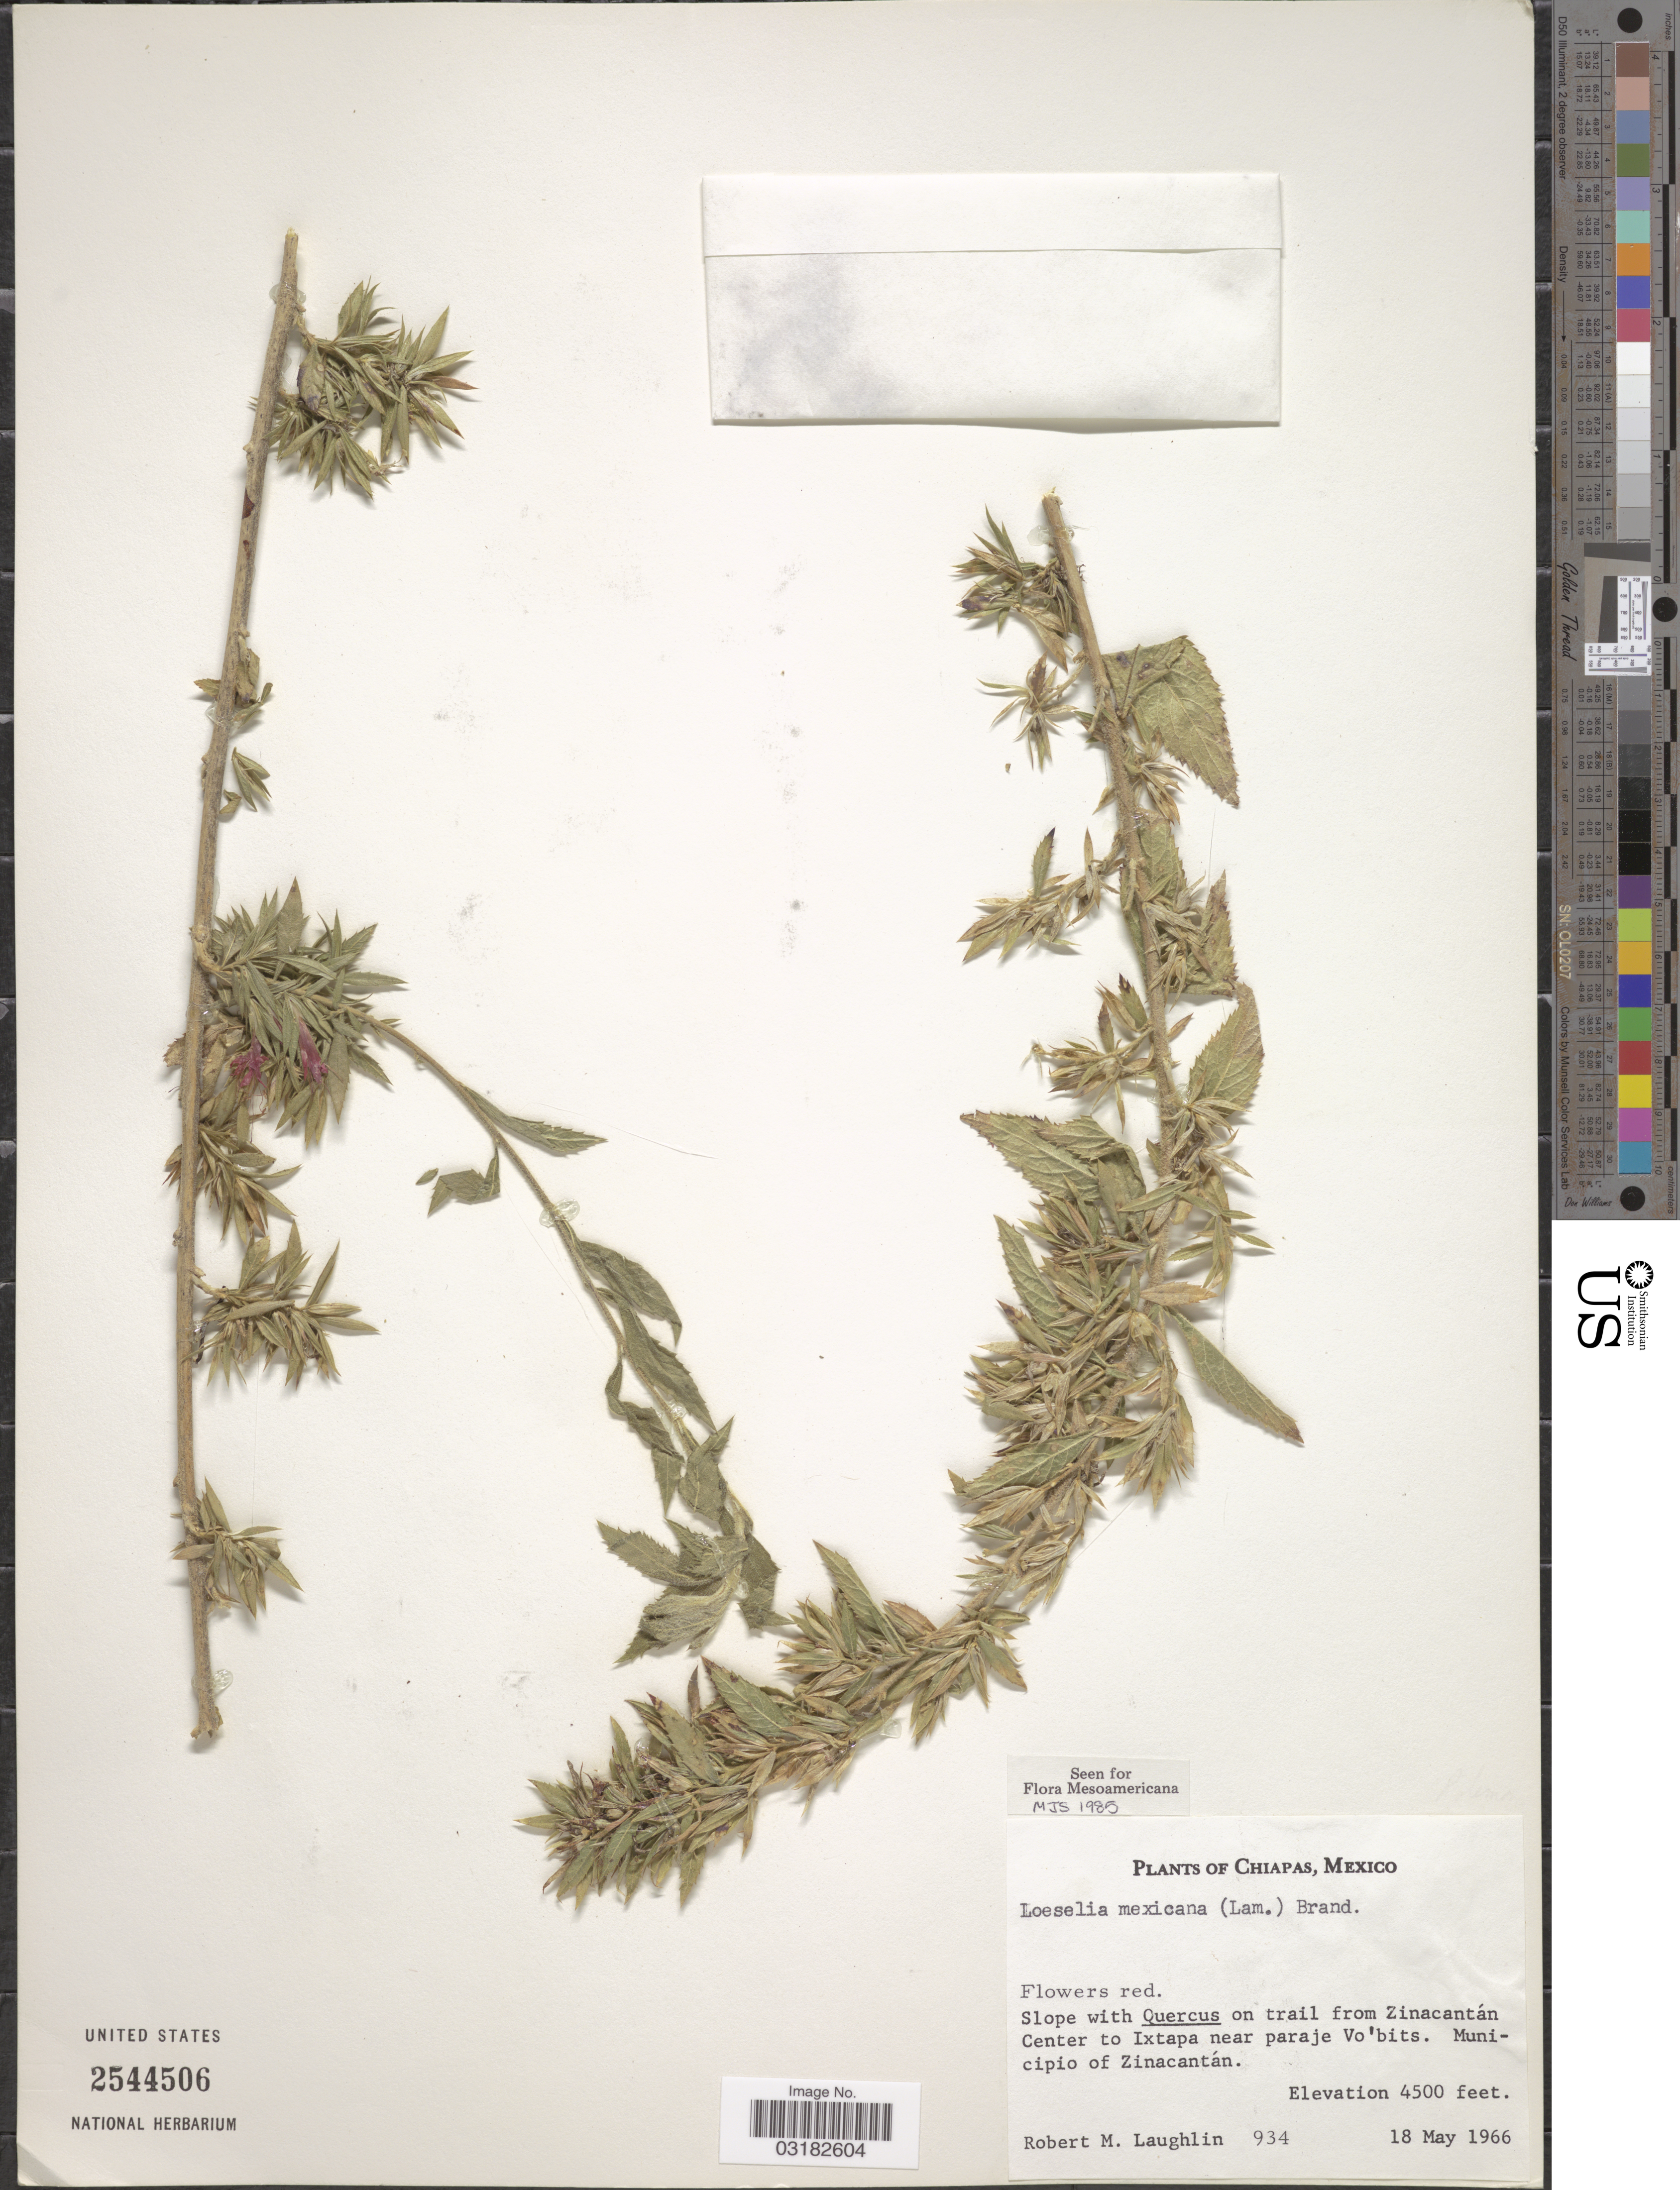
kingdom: Plantae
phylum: Tracheophyta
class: Magnoliopsida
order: Ericales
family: Polemoniaceae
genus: Loeselia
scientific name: Loeselia mexicana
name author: (Lam.) Brand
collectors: R. M. Laughlin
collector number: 934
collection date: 1966-05-18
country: Mexico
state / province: Chiapas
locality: Slope with Quercus on trail from Zinacantán Center to Ixtapa near paraje Vo'bits. Municipio of Zinacantán.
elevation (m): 1372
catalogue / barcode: US 2544506